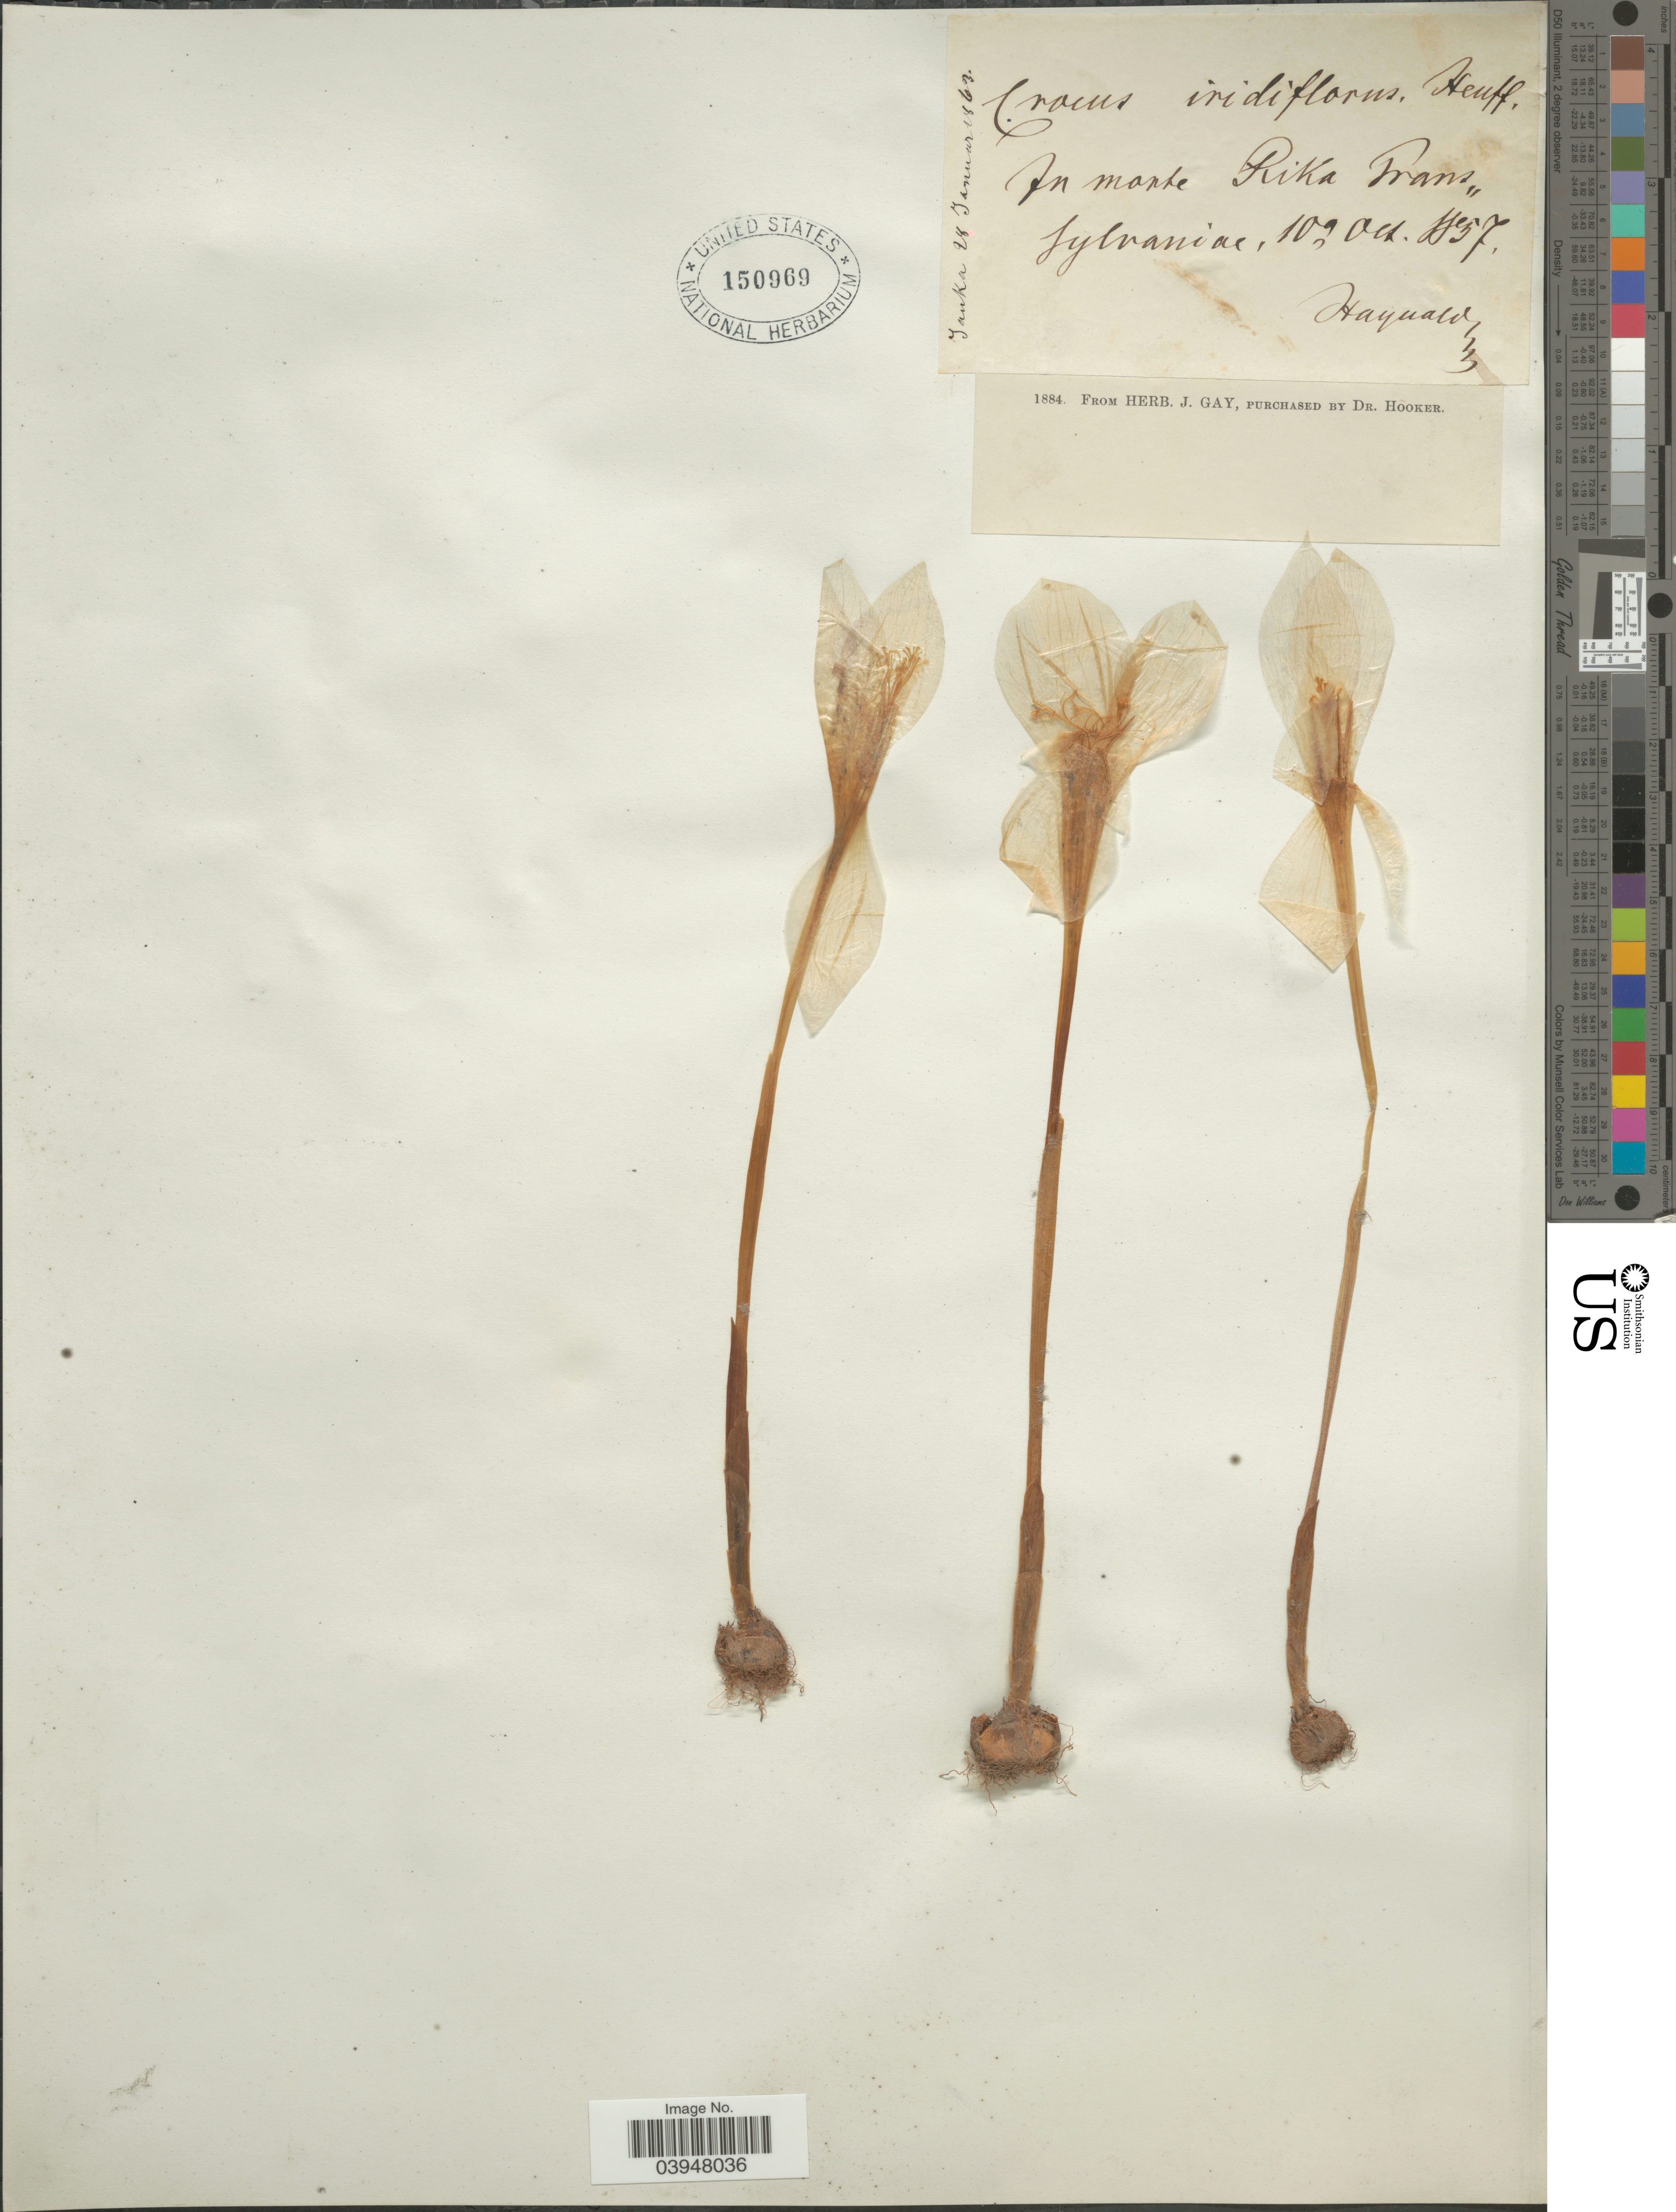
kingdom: Plantae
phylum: Tracheophyta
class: Liliopsida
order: Asparagales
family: Iridaceae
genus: Crocus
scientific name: Crocus iridiflorus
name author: Heuff. ex Rchb.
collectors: -. Haynald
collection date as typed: Transcribed d/m/y: 10/10/57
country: Romania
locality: In monte Rika Trans,, Sylvaniae.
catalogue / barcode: US 150969